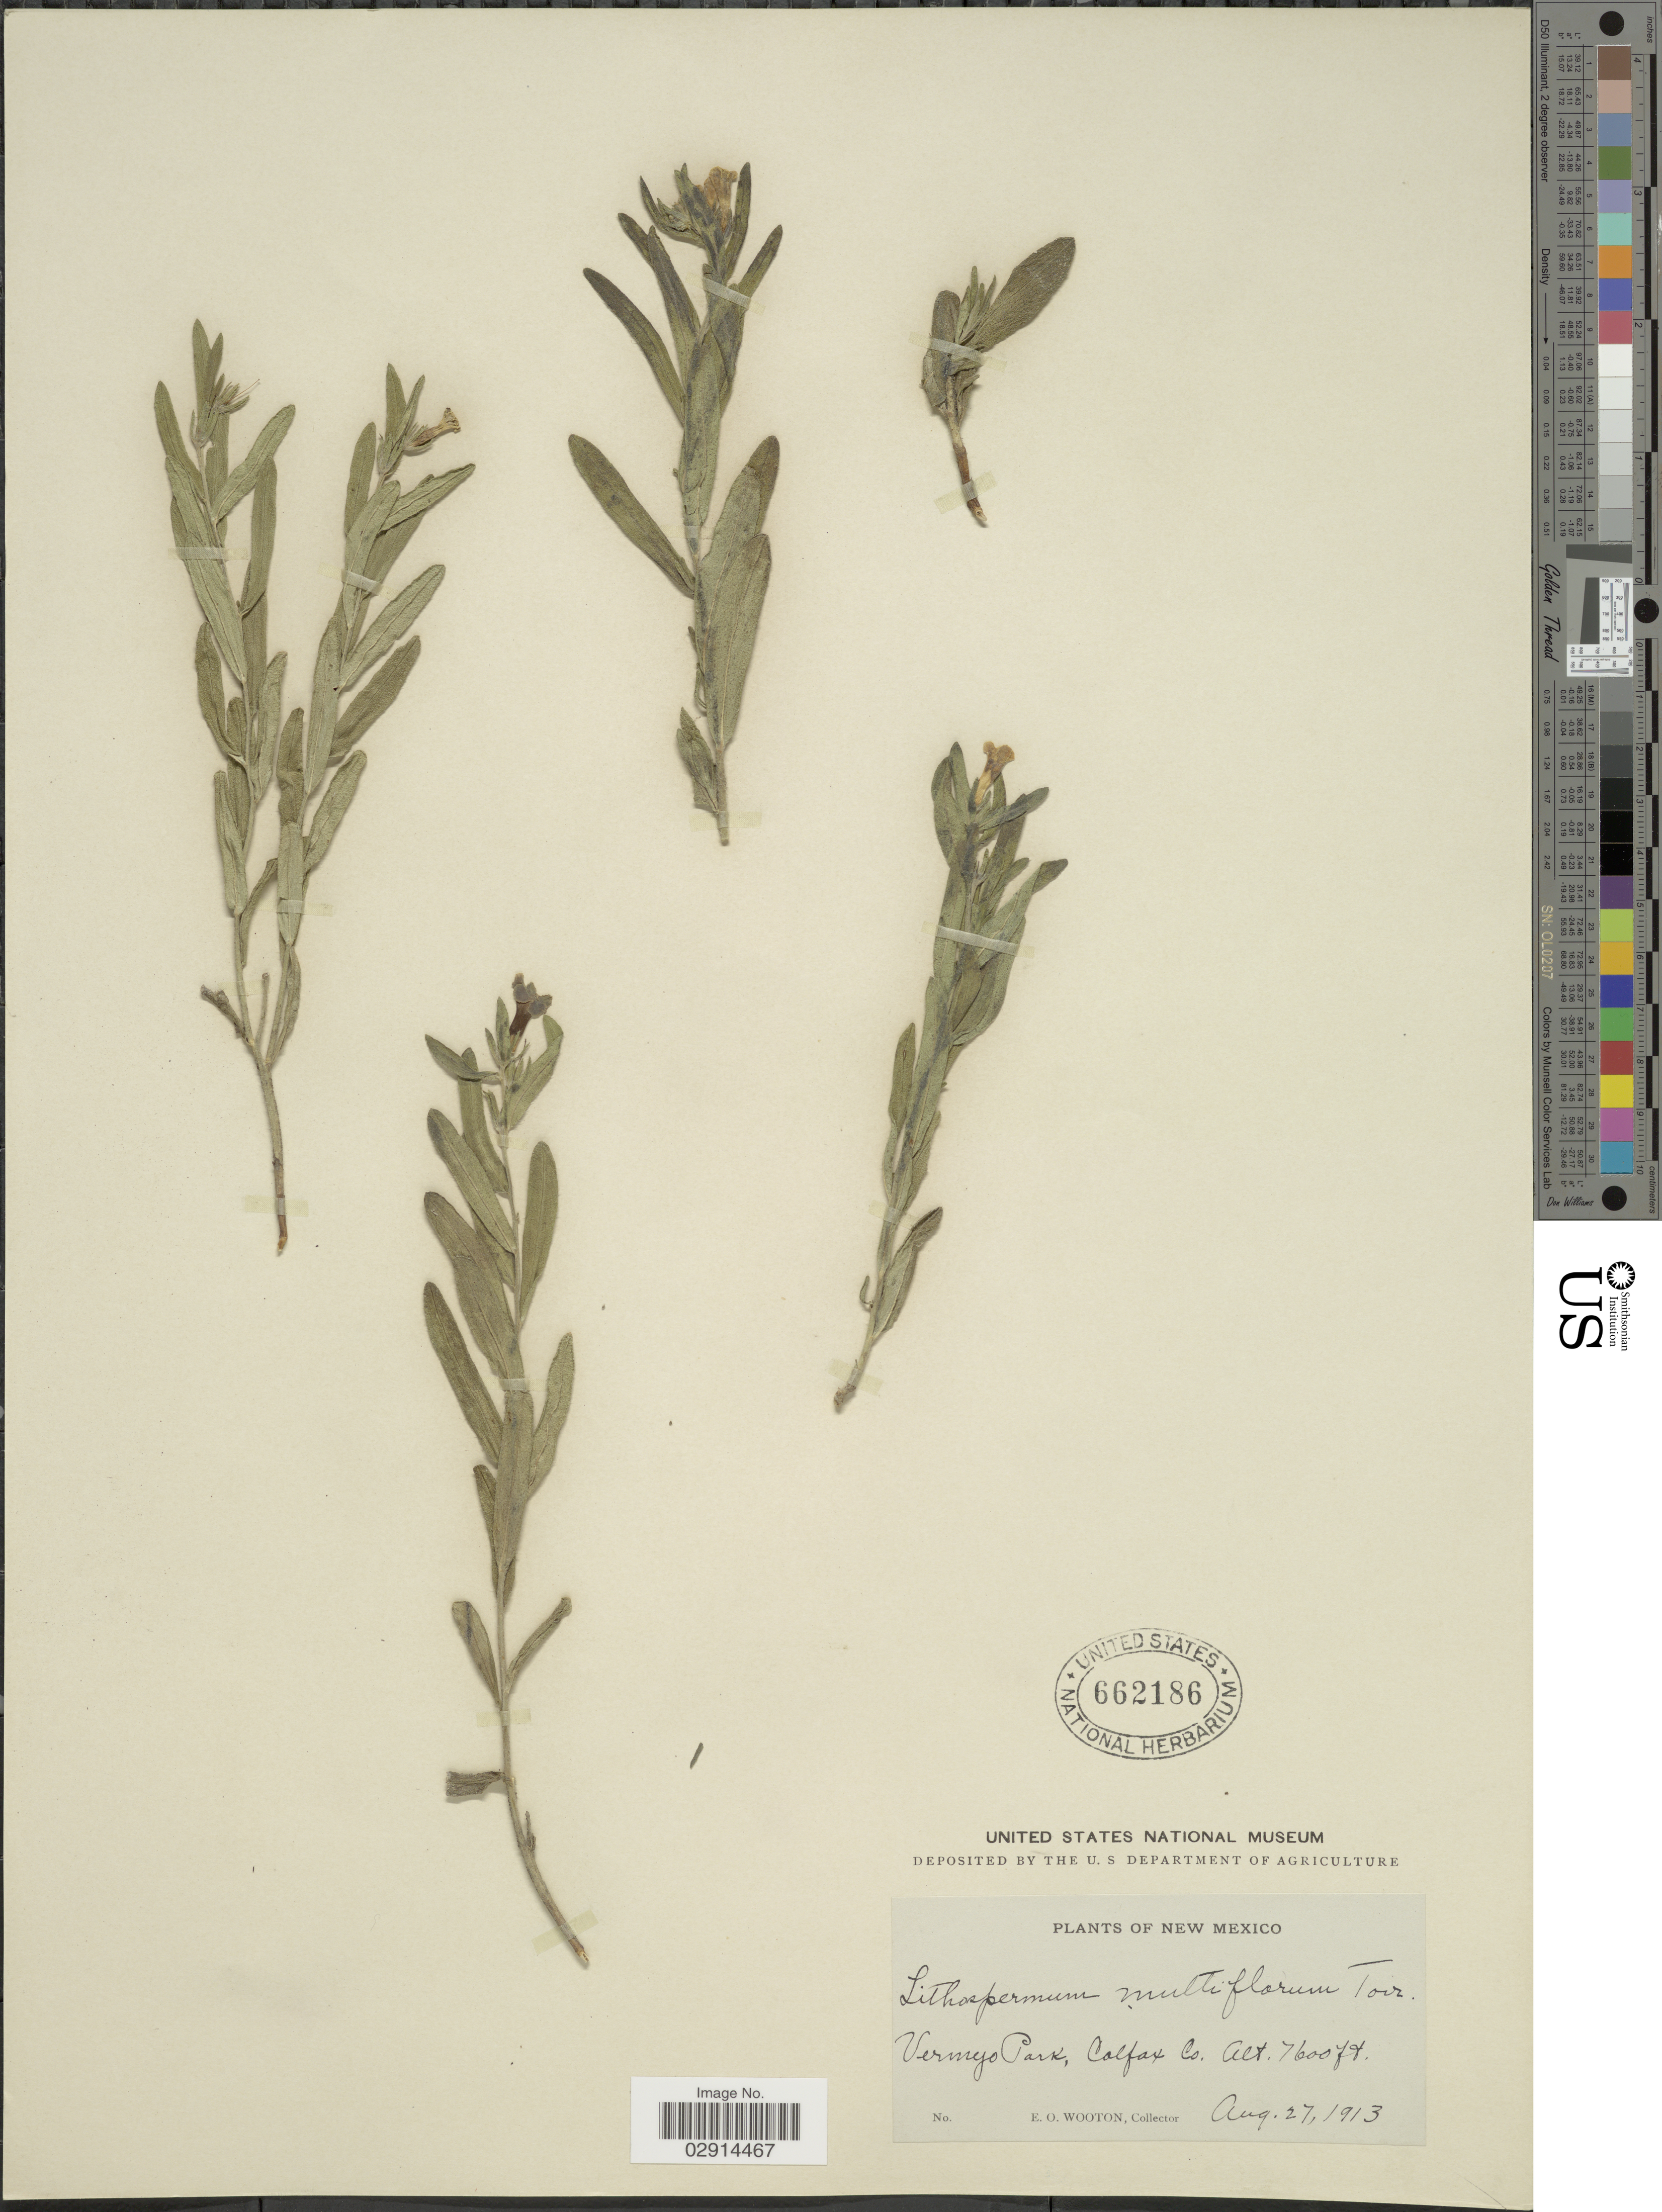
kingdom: Plantae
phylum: Tracheophyta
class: Magnoliopsida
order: Boraginales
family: Boraginaceae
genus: Lithospermum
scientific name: Lithospermum multiflorum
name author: Torr. ex A. Gray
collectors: E. O. Wooton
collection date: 1913-08-27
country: United States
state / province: New Mexico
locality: Vermejo Park, Colfax Co.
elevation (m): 2316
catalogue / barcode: US 662186